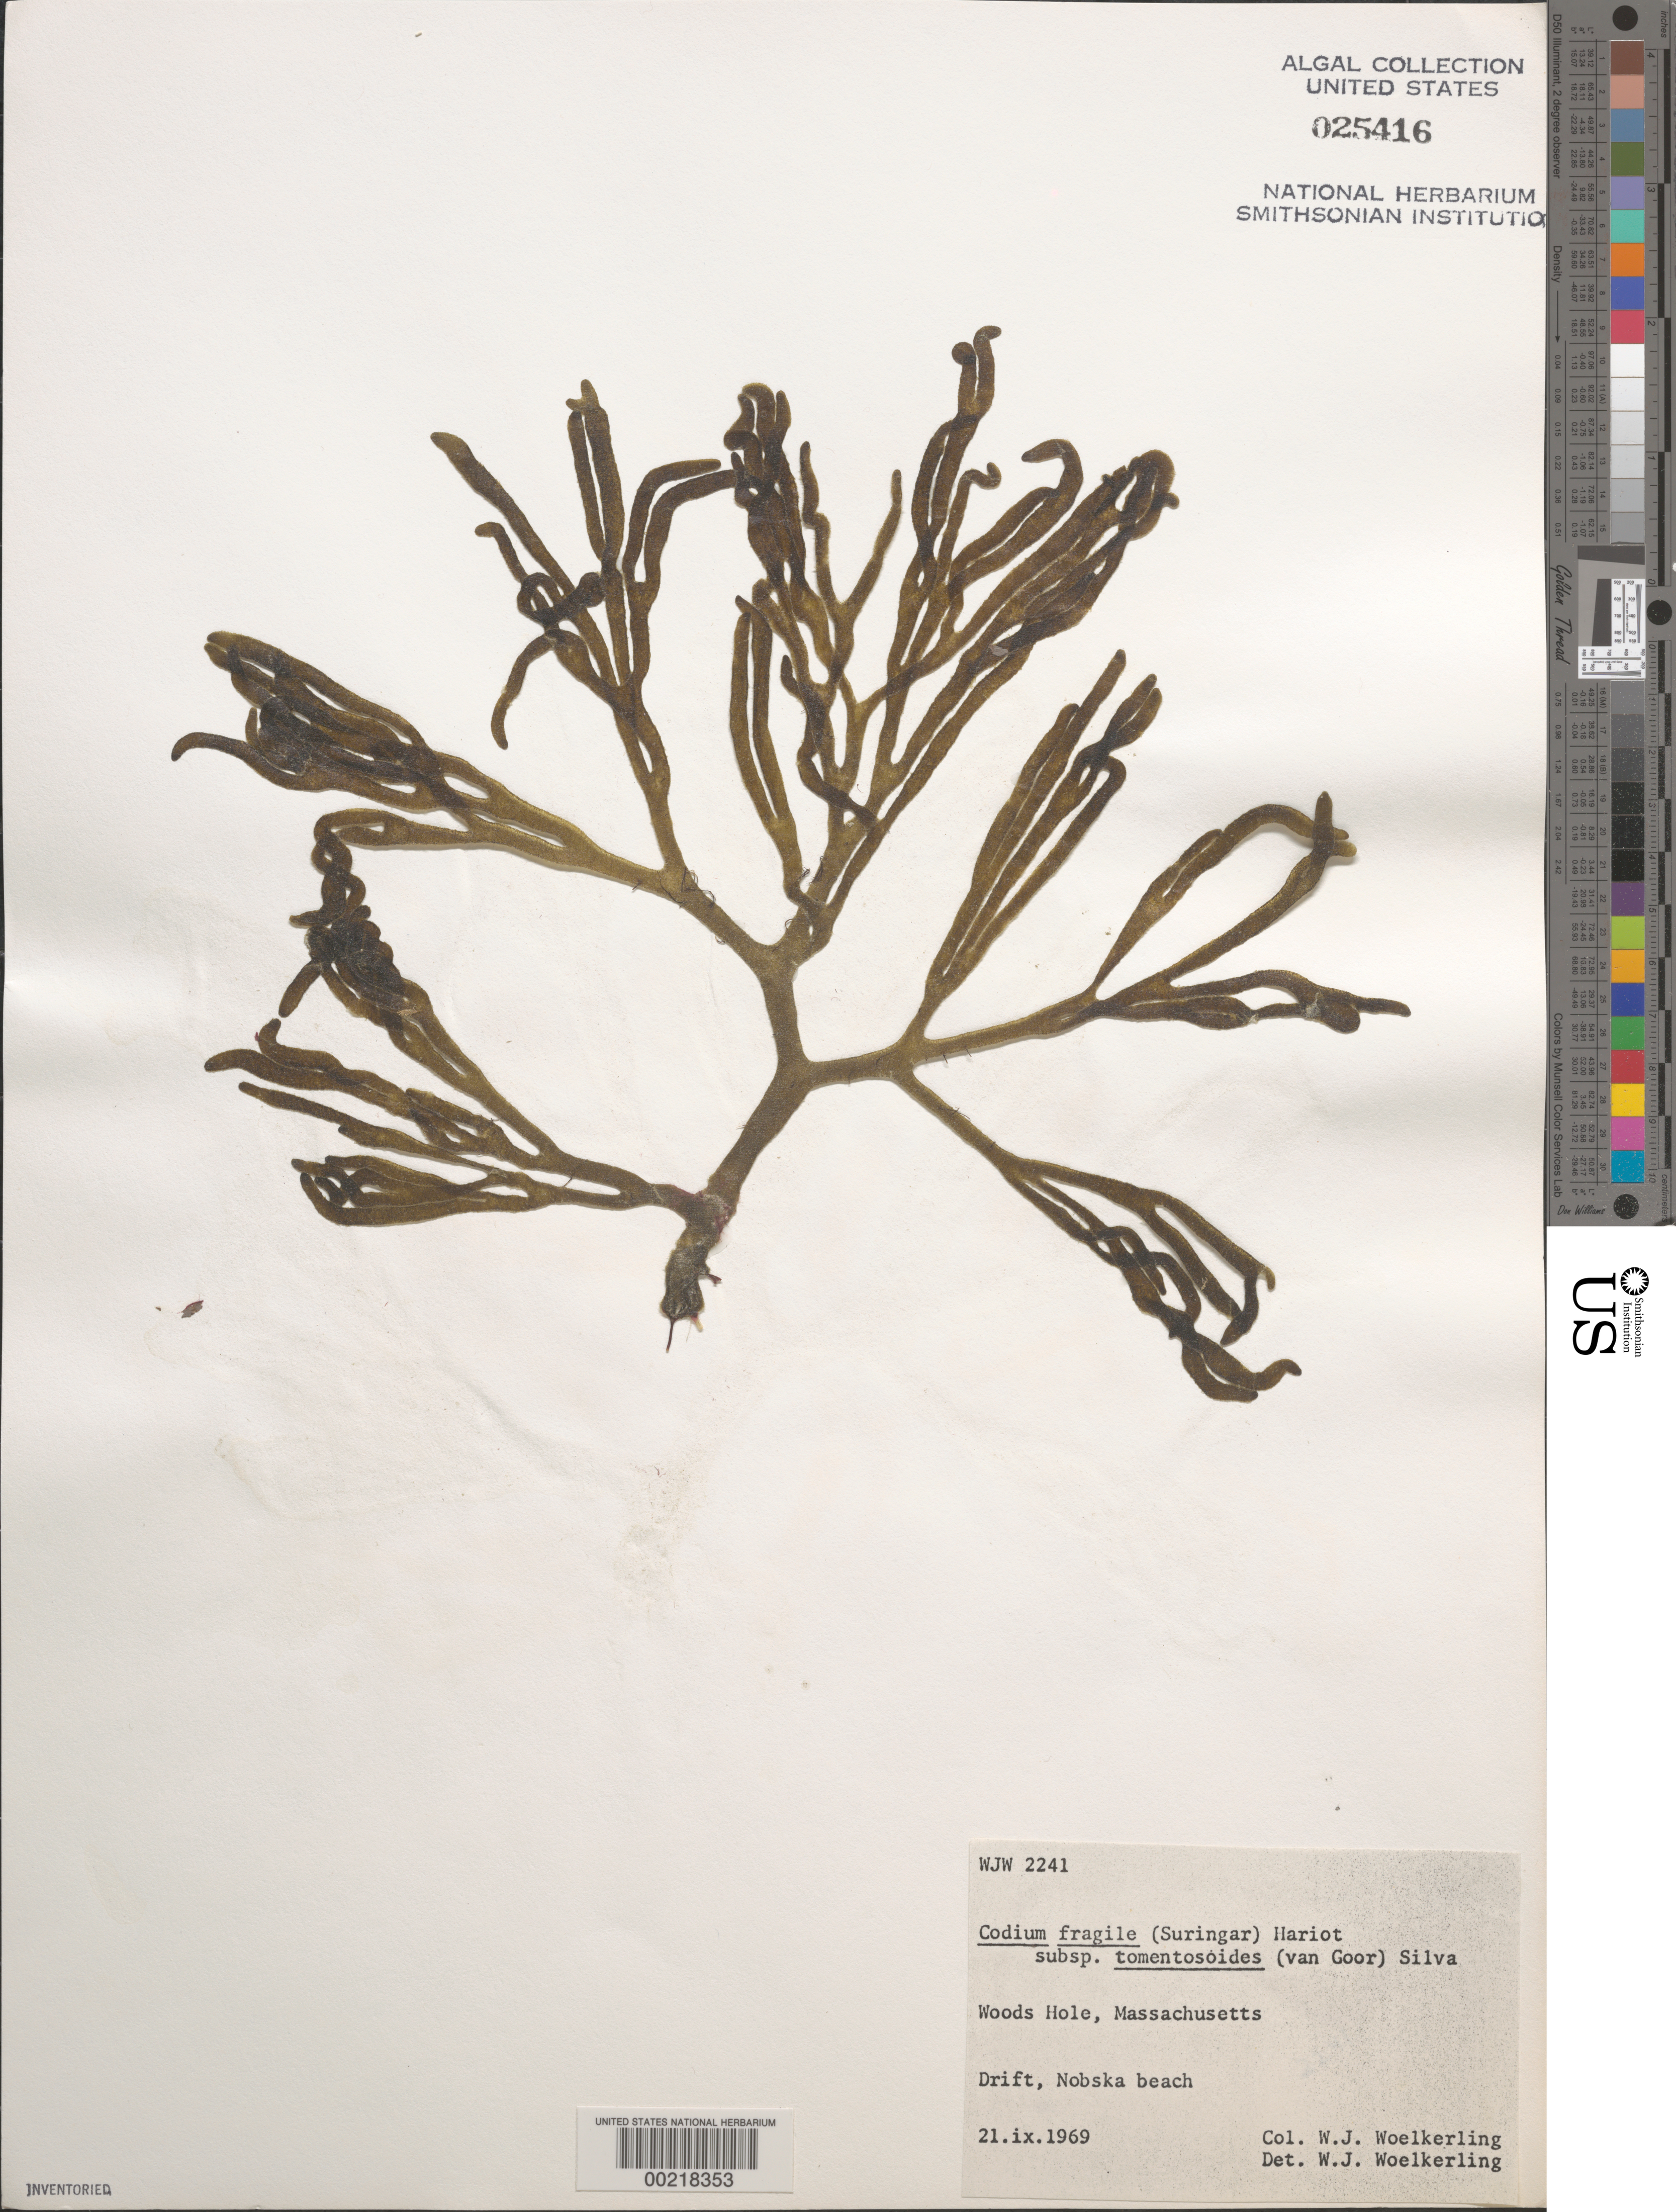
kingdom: Plantae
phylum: Chlorophyta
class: Ulvophyceae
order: Bryopsidales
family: Codiaceae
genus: Codium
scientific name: Codium fragile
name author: (Suringar) P. Hariot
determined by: Woelkerling, W. J.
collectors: W. Woelkerling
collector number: WJW 2241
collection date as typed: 21 Sep 1969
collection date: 1969-09-21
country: United States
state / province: Massachusetts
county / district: Barnstable County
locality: Woods Hole, Nobska Beach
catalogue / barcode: US 25416